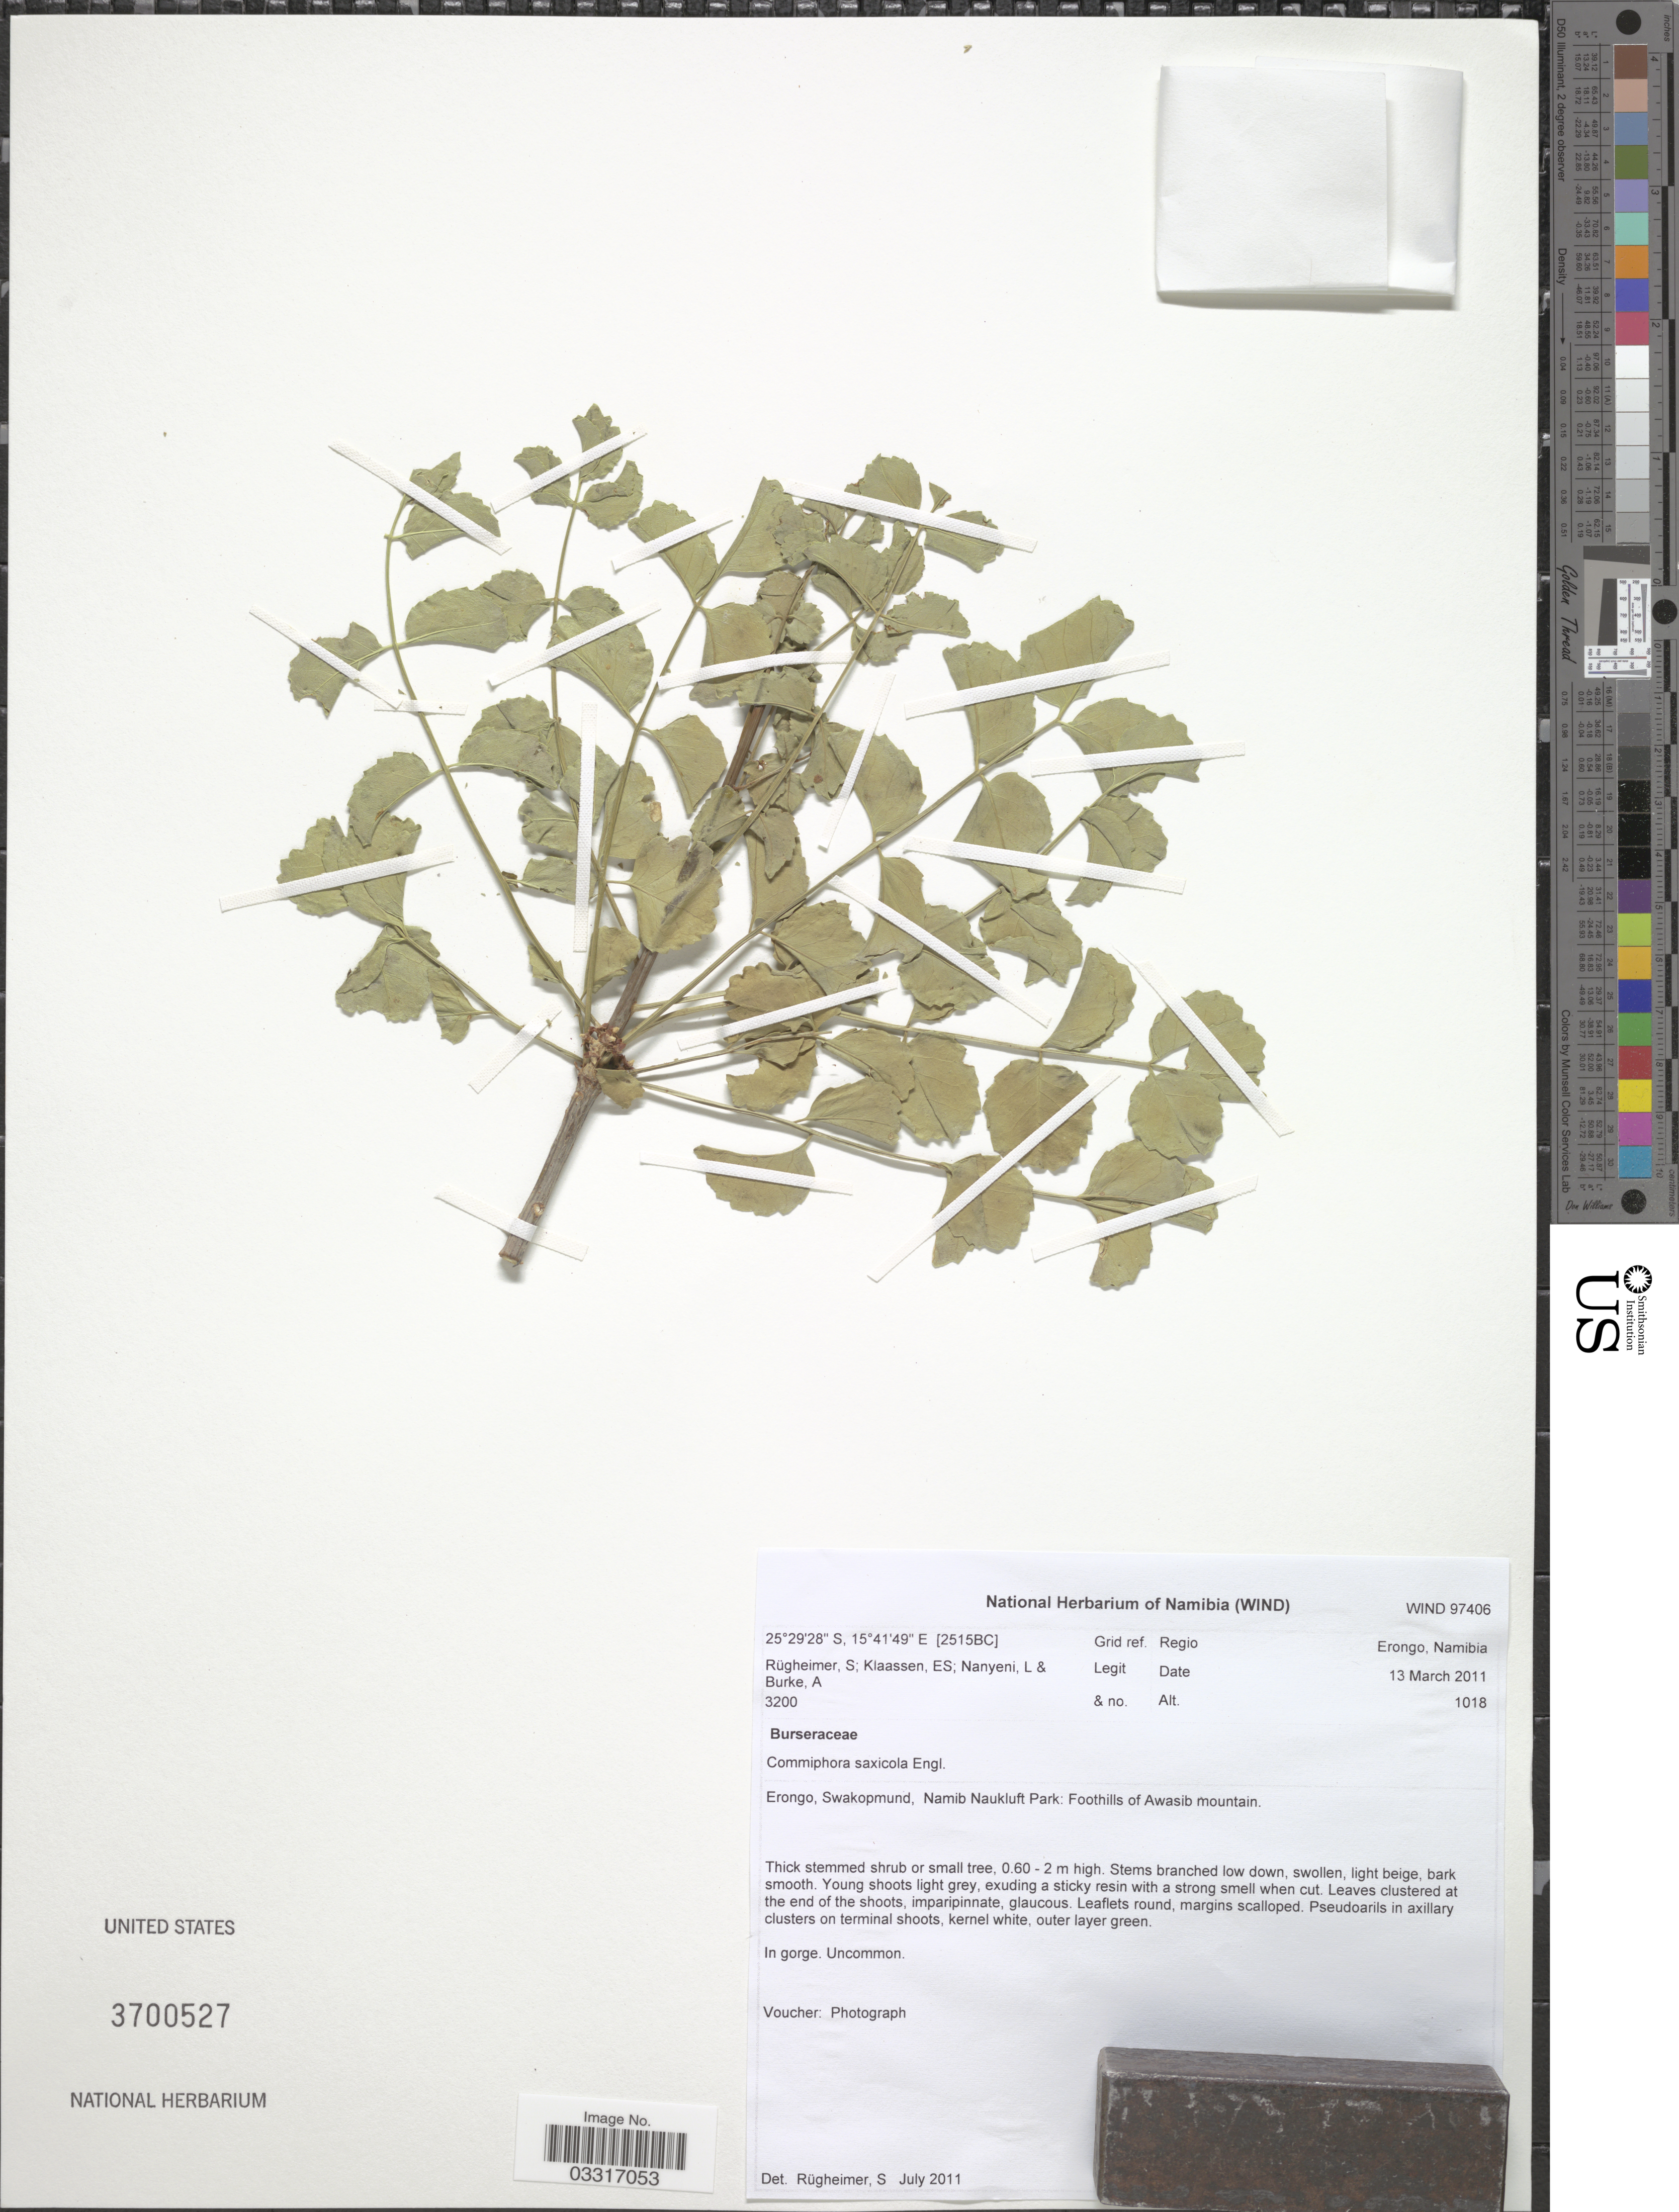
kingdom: Plantae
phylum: Tracheophyta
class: Magnoliopsida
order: Sapindales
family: Burseraceae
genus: Commiphora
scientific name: Commiphora saxicola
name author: Engl.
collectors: S. Rugheimer, E. S. Klaassen, L. Nanyeni & A. Burke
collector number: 3200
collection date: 2011-03-13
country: Namibia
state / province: Erongo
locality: Regio Erongo, Namibia. Erongo, Swakopmund, Namib Naukluft Park: Foothills of Awasib mountain. Grid ref. (2515BC).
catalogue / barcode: US 3700527